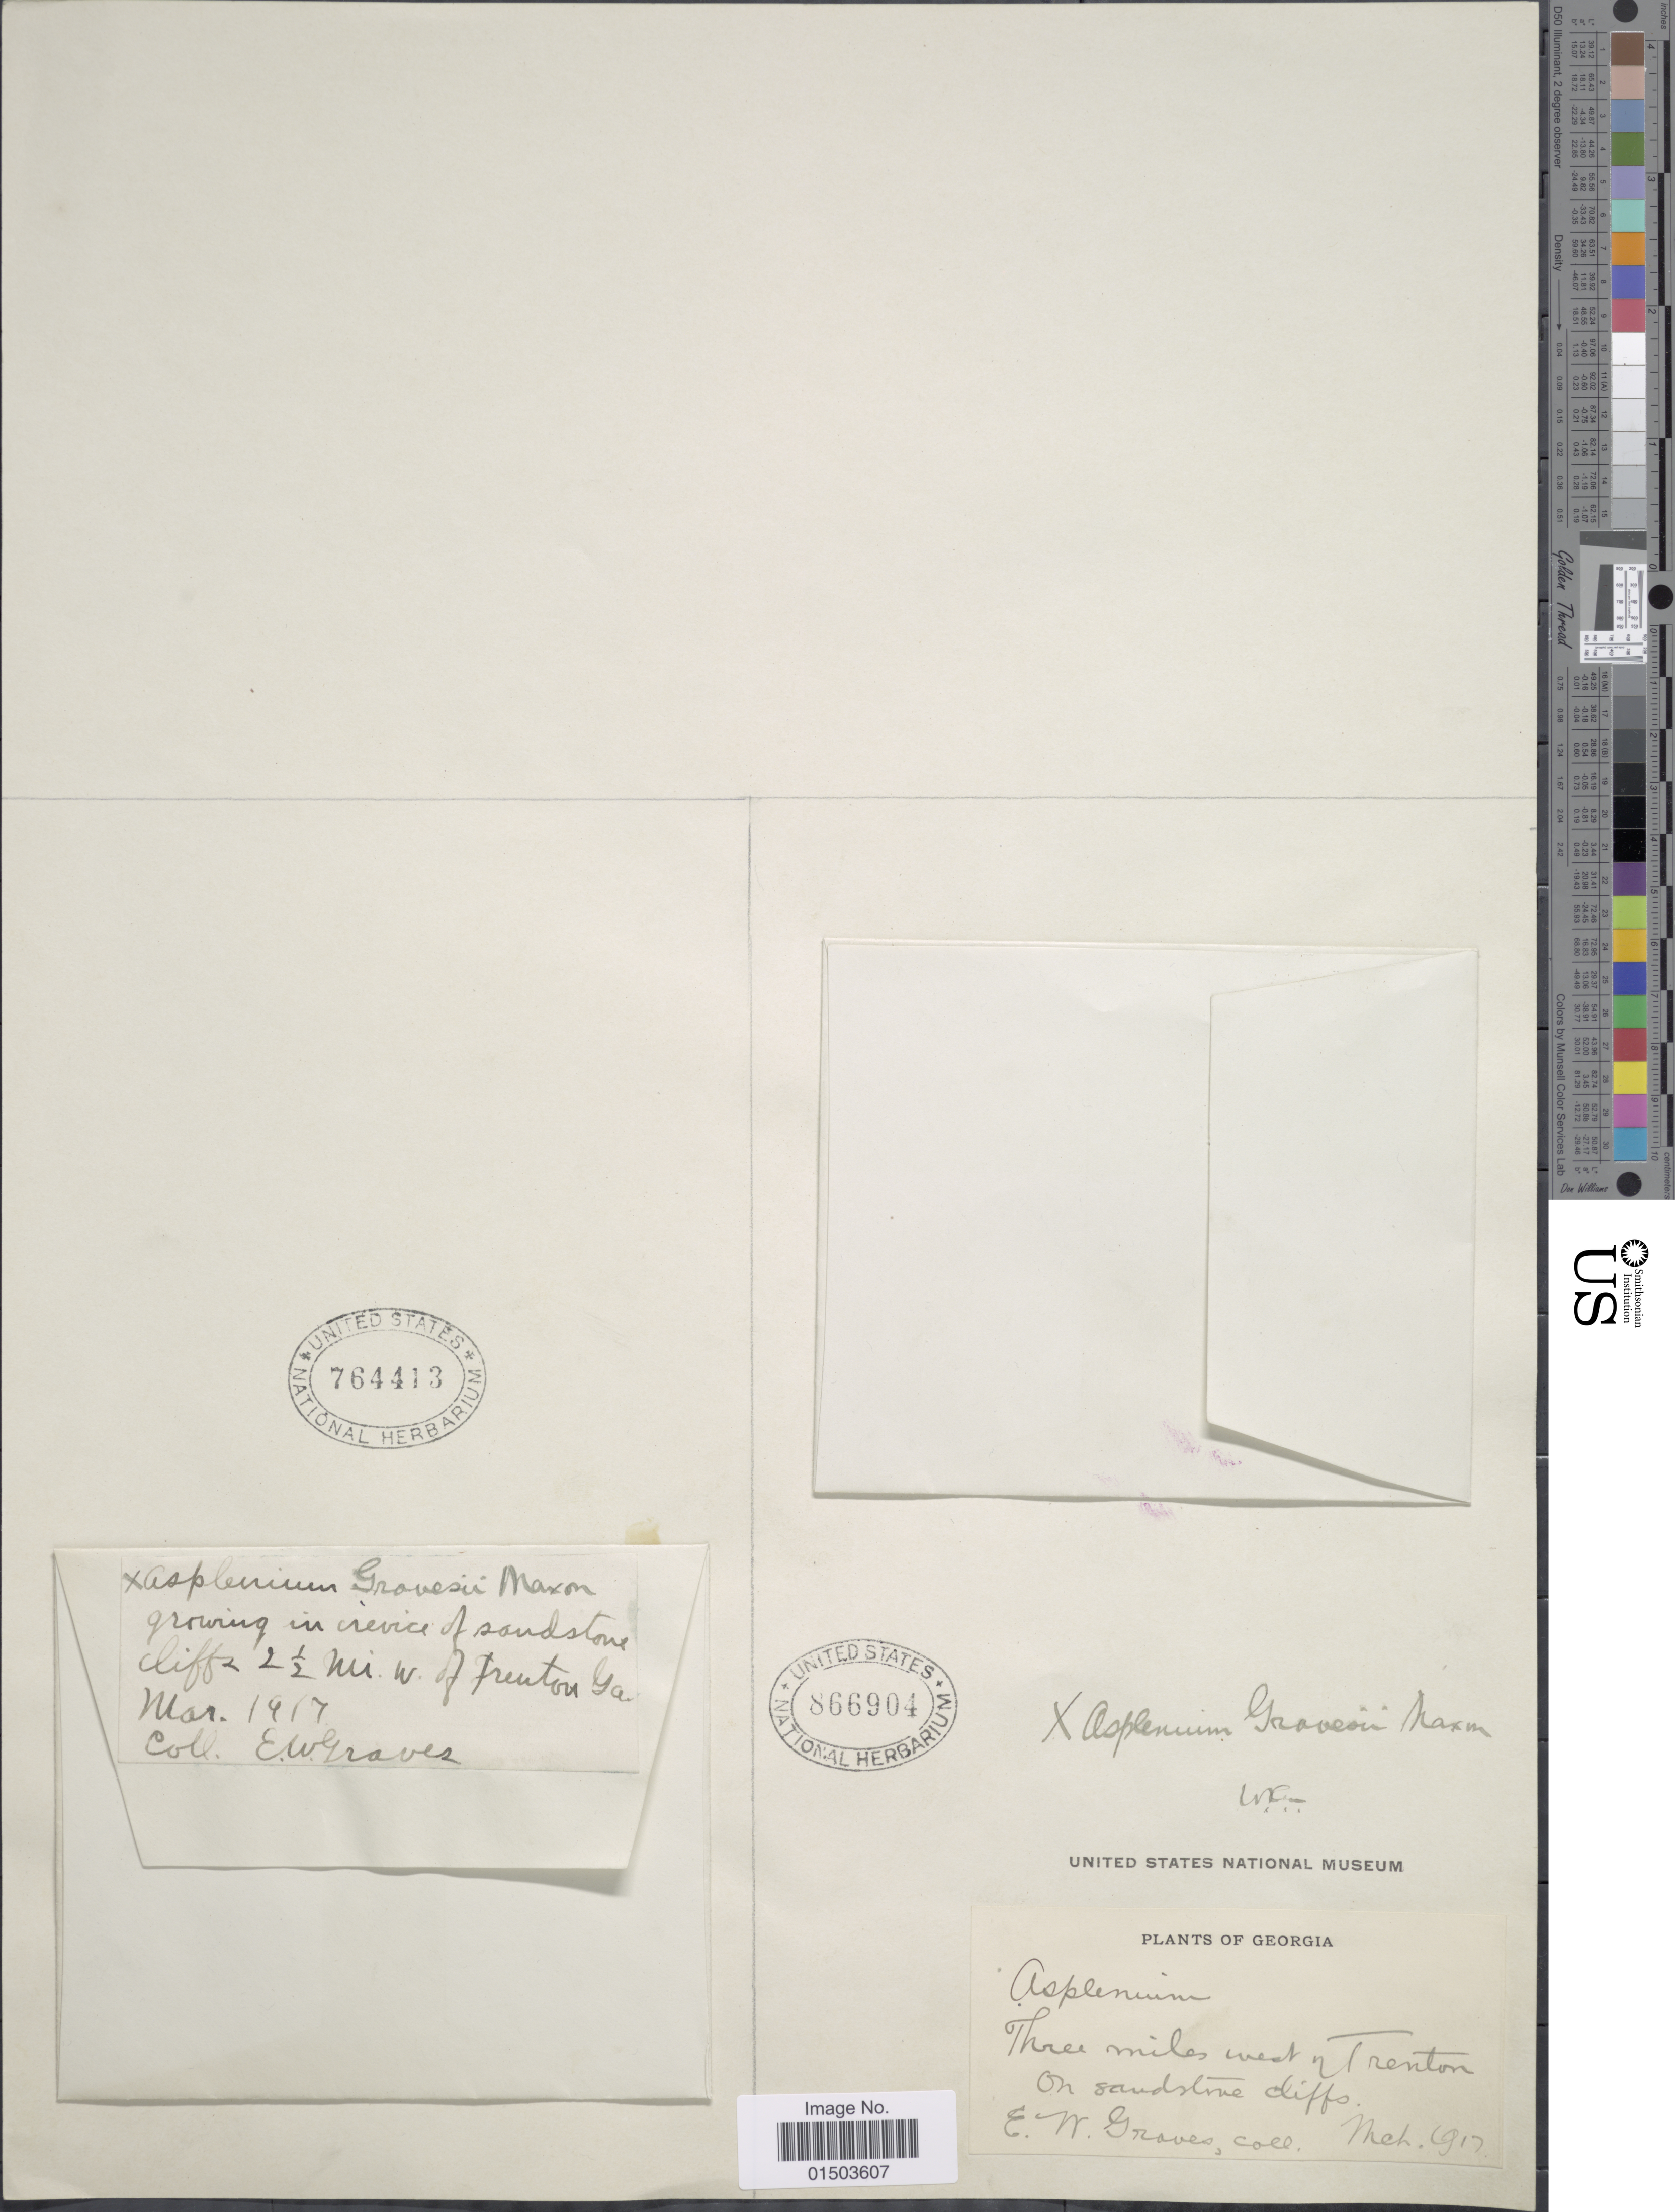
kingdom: Plantae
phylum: Tracheophyta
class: Polypodiopsida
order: Polypodiales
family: Aspleniaceae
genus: Asplenium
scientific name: Asplenium x gravesii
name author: Maxon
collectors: E. Graves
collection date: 1917-03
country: United States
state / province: Georgia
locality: Georgia. Three miles west of Trenton on sandstone cliffs.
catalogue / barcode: US 866904-2